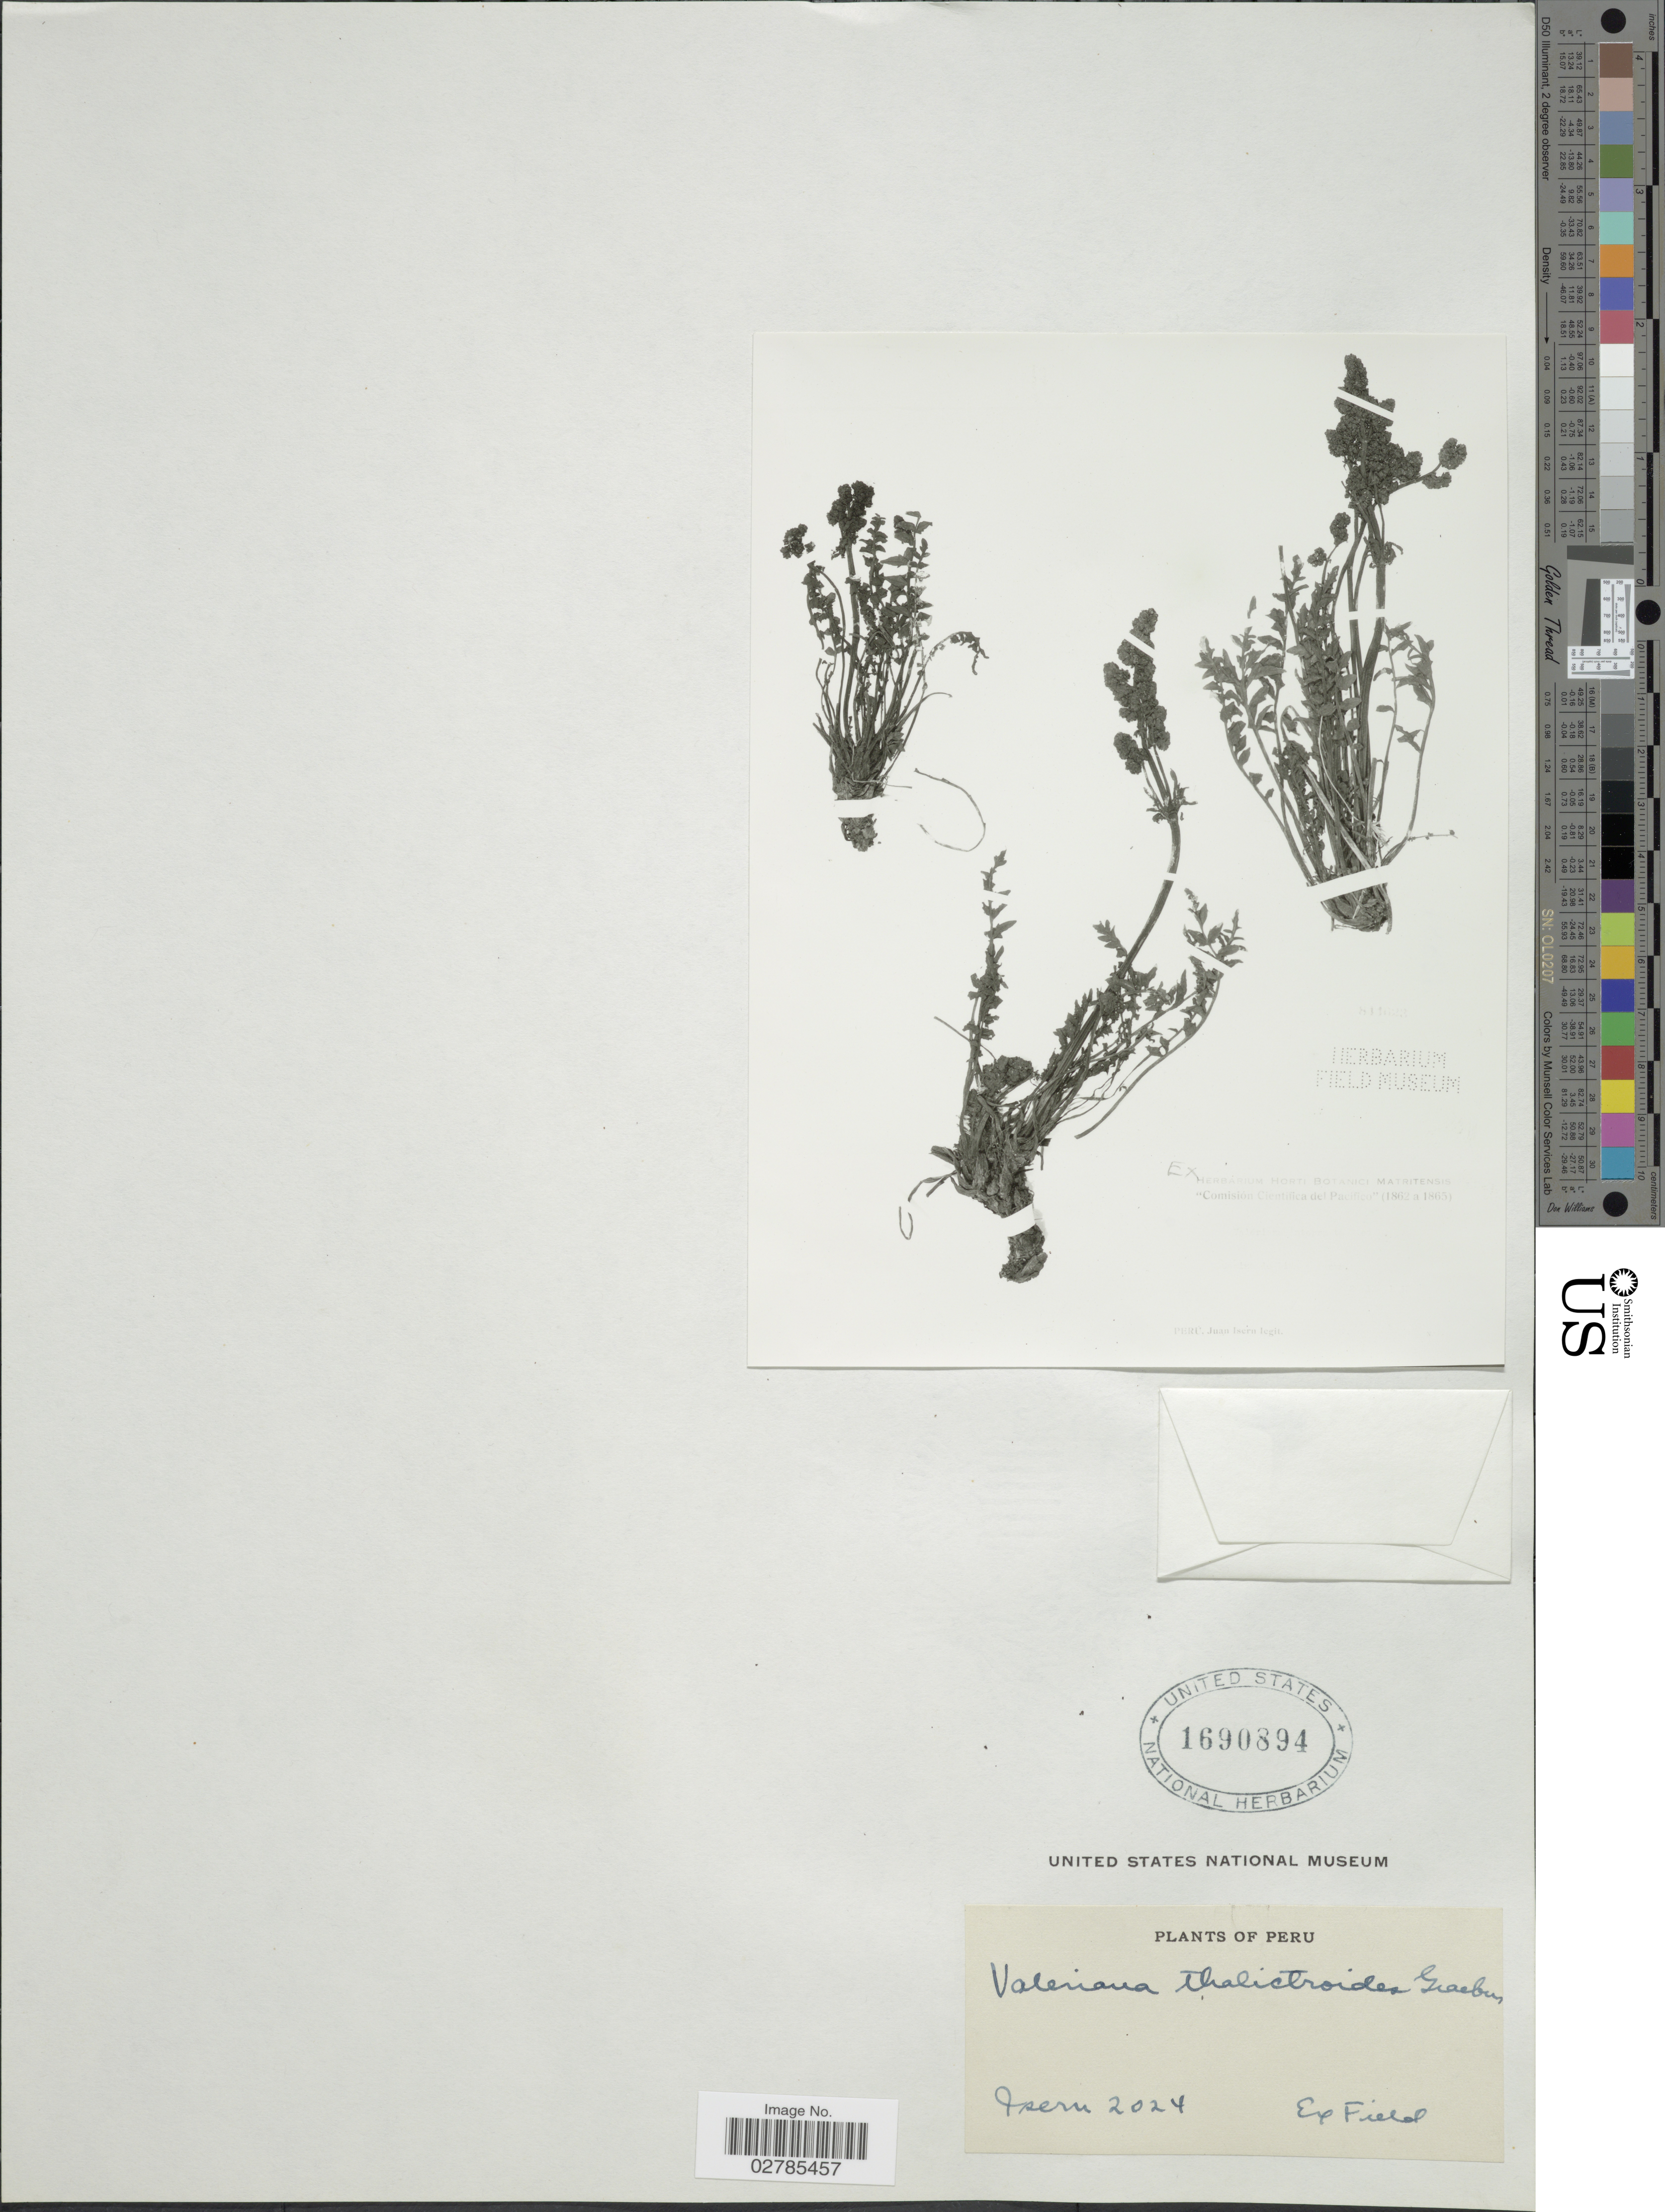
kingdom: Plantae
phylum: Tracheophyta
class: Magnoliopsida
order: Dipsacales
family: Caprifoliaceae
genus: Valeriana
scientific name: Valeriana thalictroides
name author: Graebn.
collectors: P. Seru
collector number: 2024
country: Peru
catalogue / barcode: US 1690894